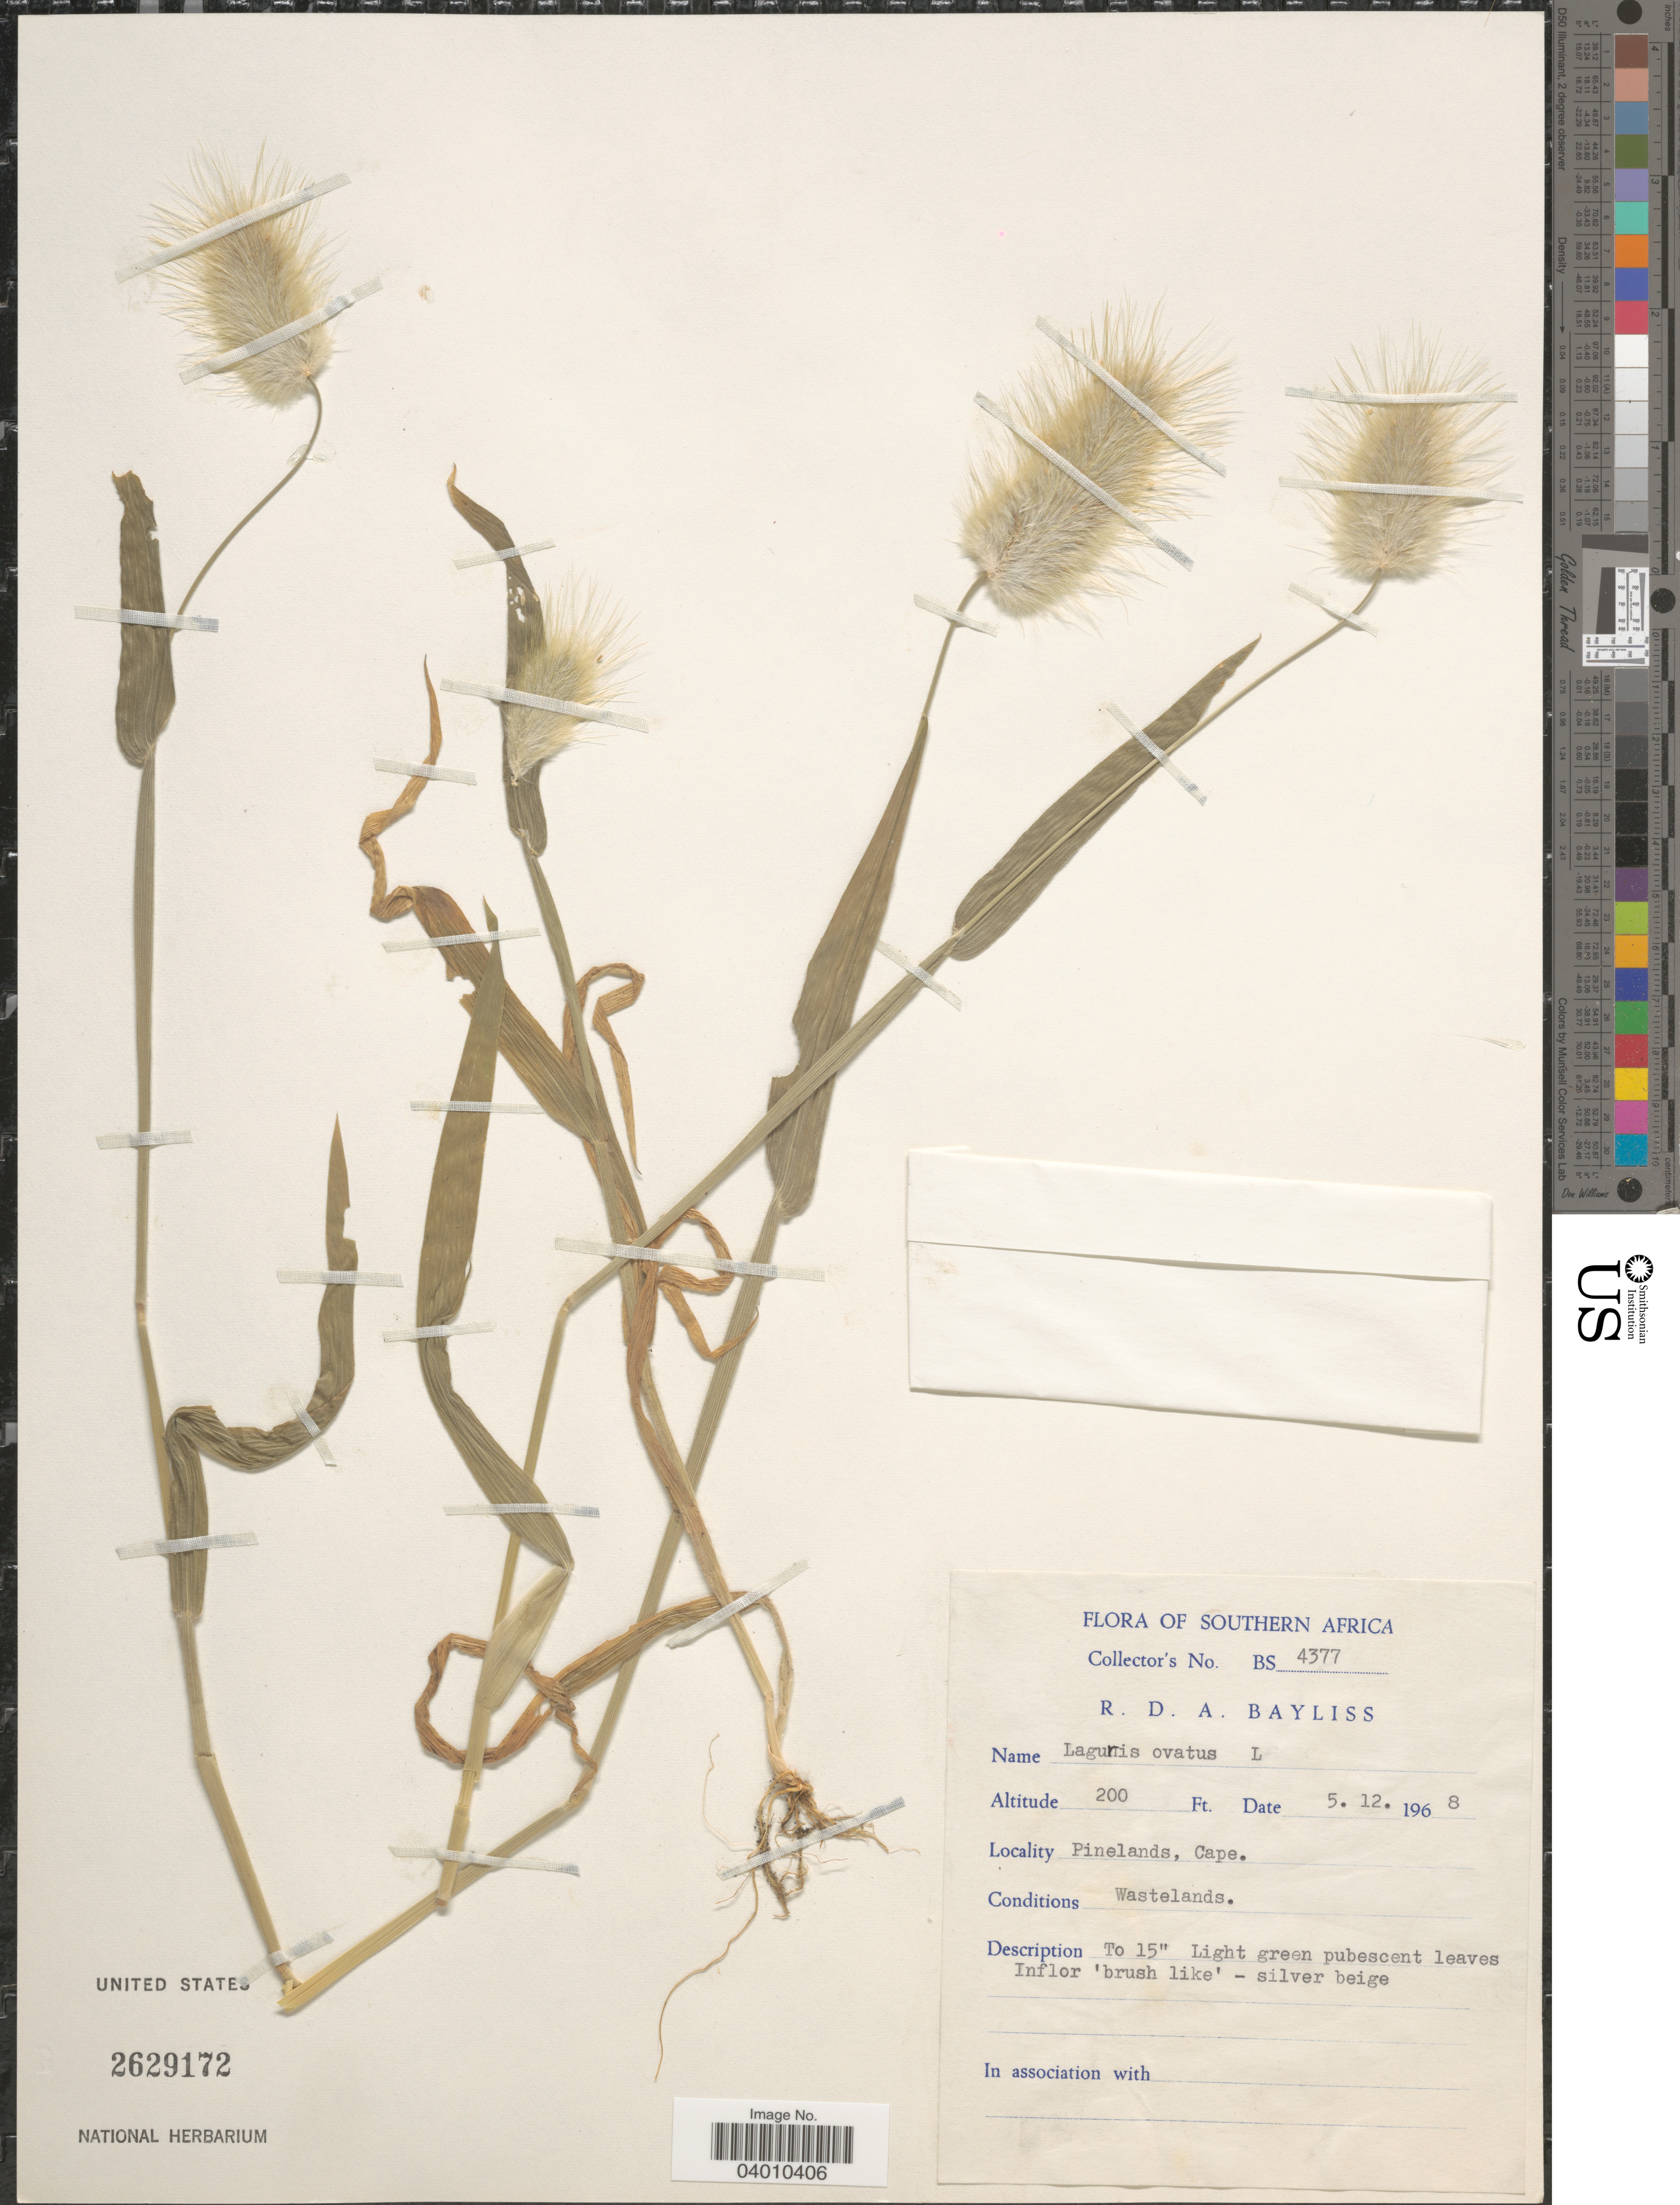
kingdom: Plantae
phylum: Tracheophyta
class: Liliopsida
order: Poales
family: Poaceae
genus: Lagurus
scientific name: Lagurus ovatus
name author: L.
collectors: R. Bayliss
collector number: BS 4377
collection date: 1968-12-05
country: South Africa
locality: Southern Africa. Pinelands, Cape.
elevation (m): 61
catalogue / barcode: US 2629172